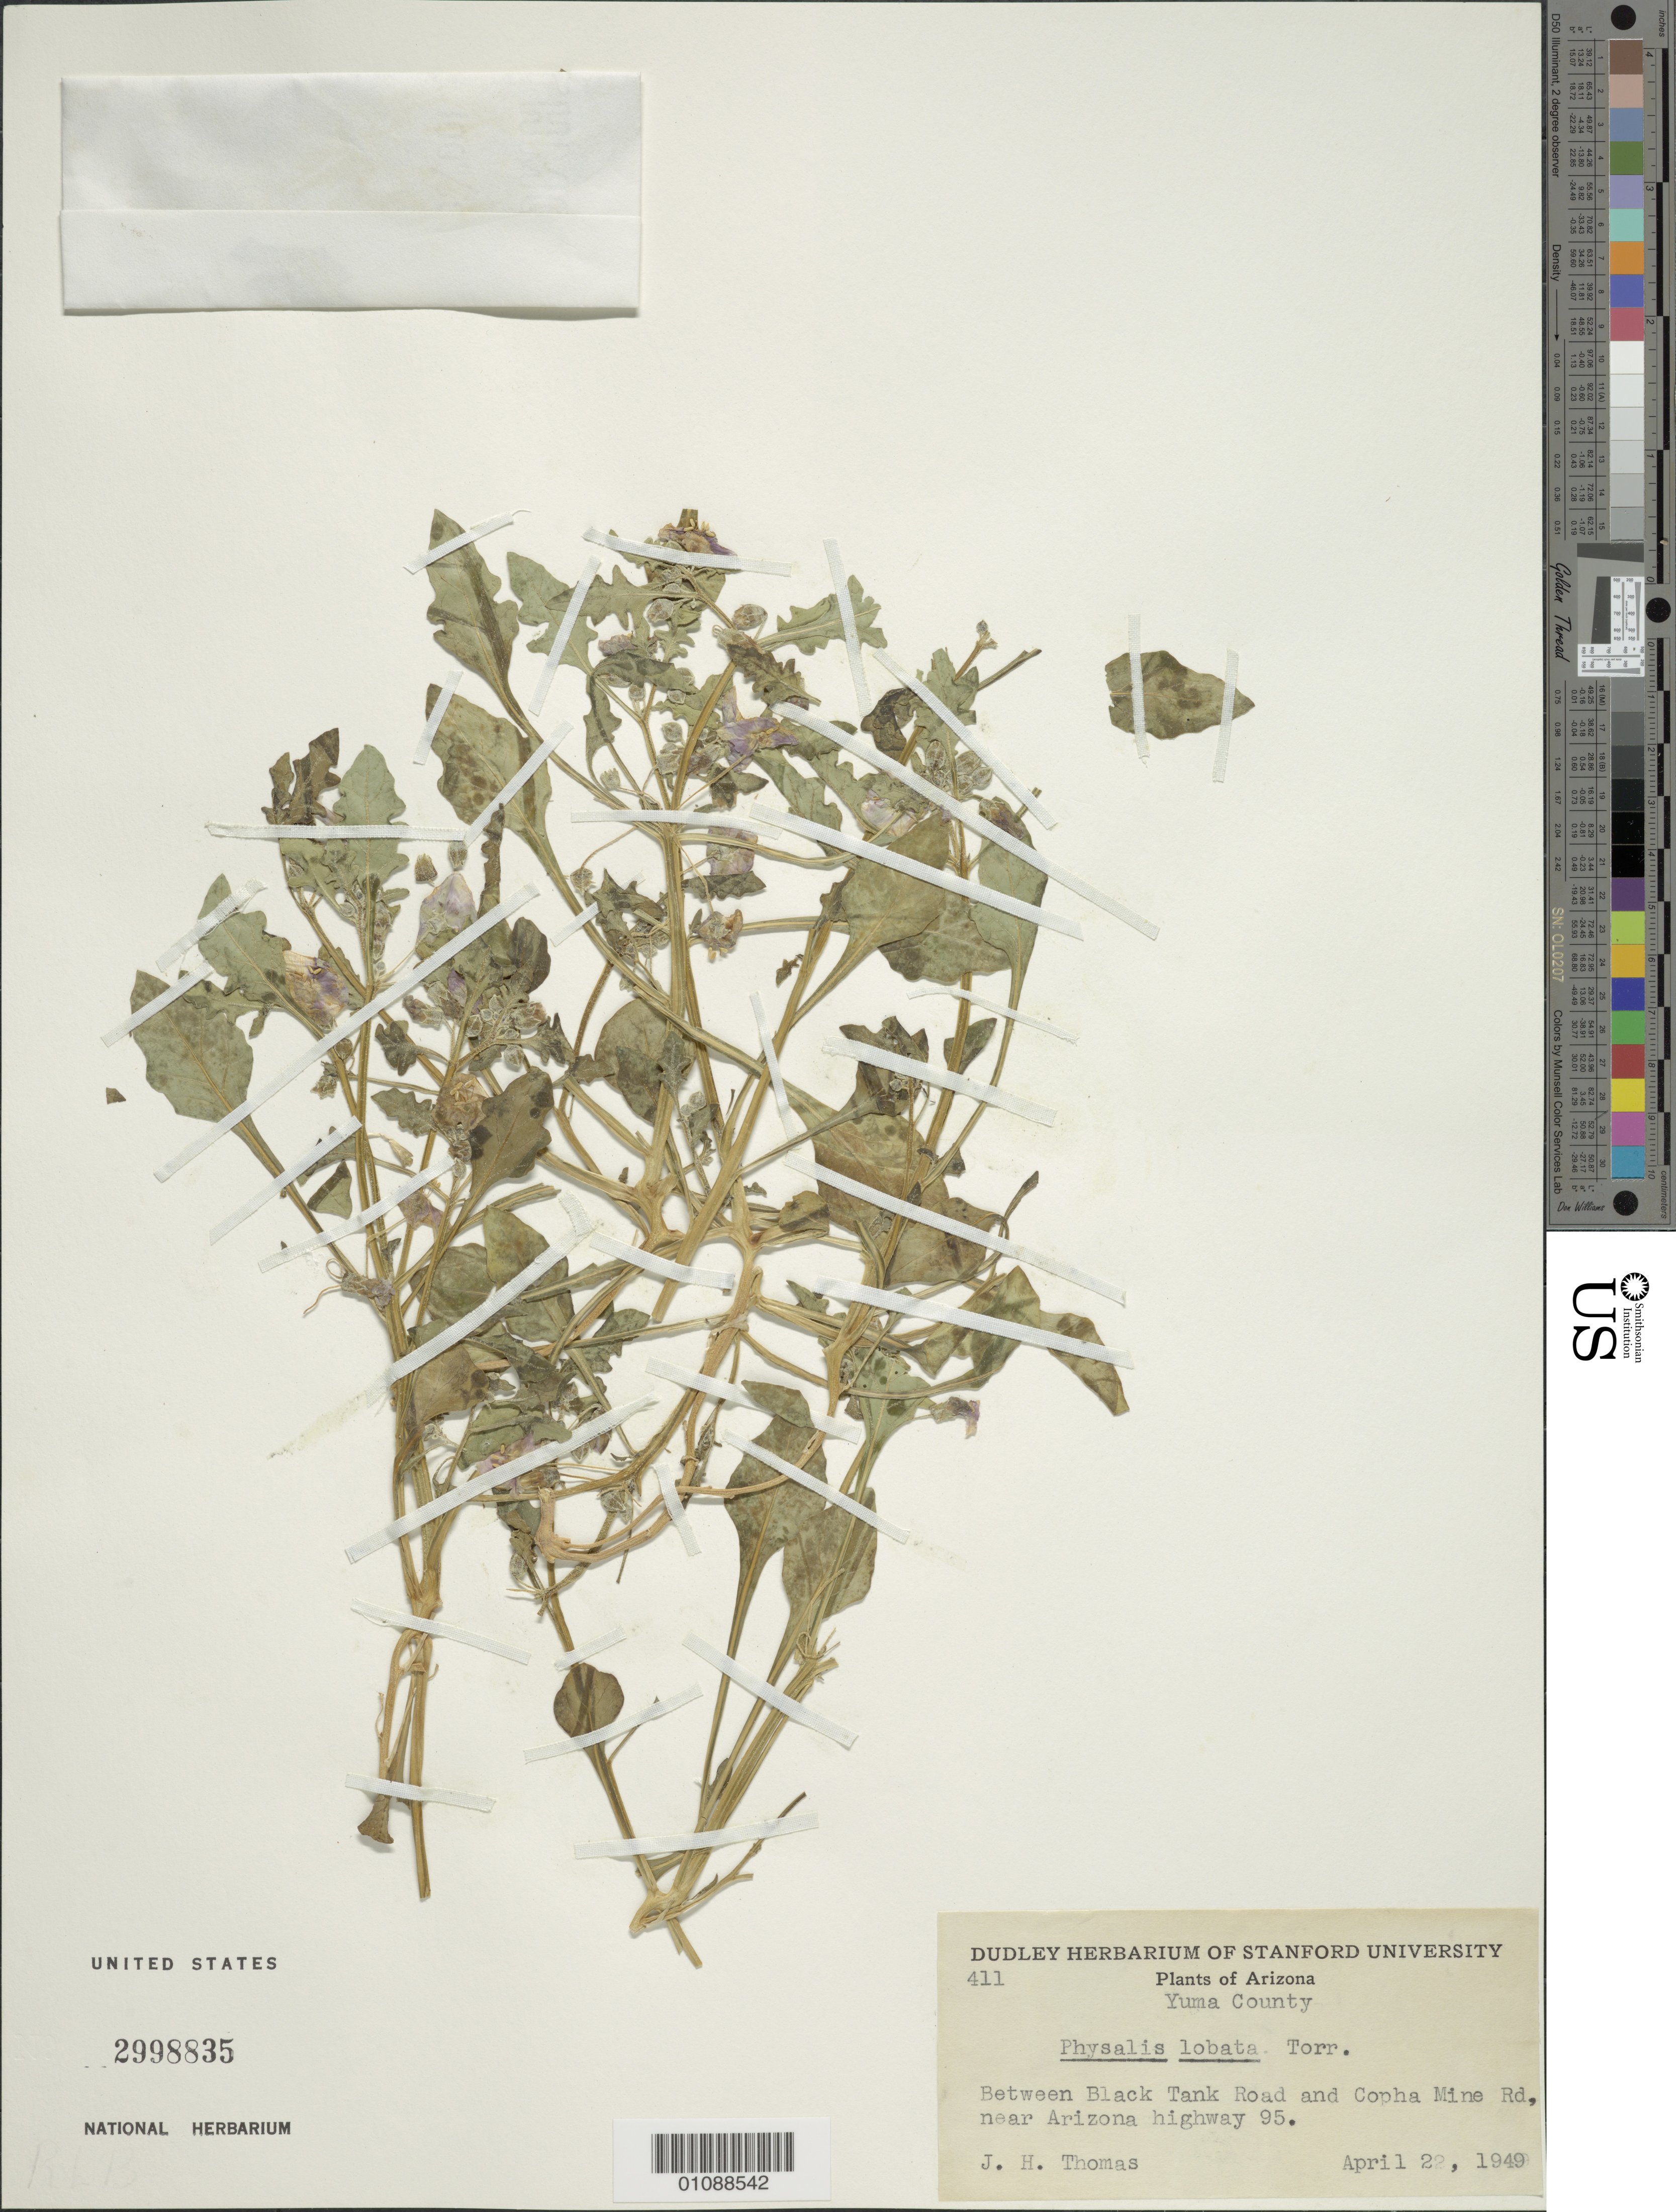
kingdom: Plantae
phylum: Tracheophyta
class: Magnoliopsida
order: Solanales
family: Solanaceae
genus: Physalis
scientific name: Physalis lobata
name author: Torr.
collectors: J. H. Thomas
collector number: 411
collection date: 1949-04-22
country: United States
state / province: Arizona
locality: Yuma County. Between Black Tank Road and Copha Mine Rd, near Arizona highway 95.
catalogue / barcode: US 2998835